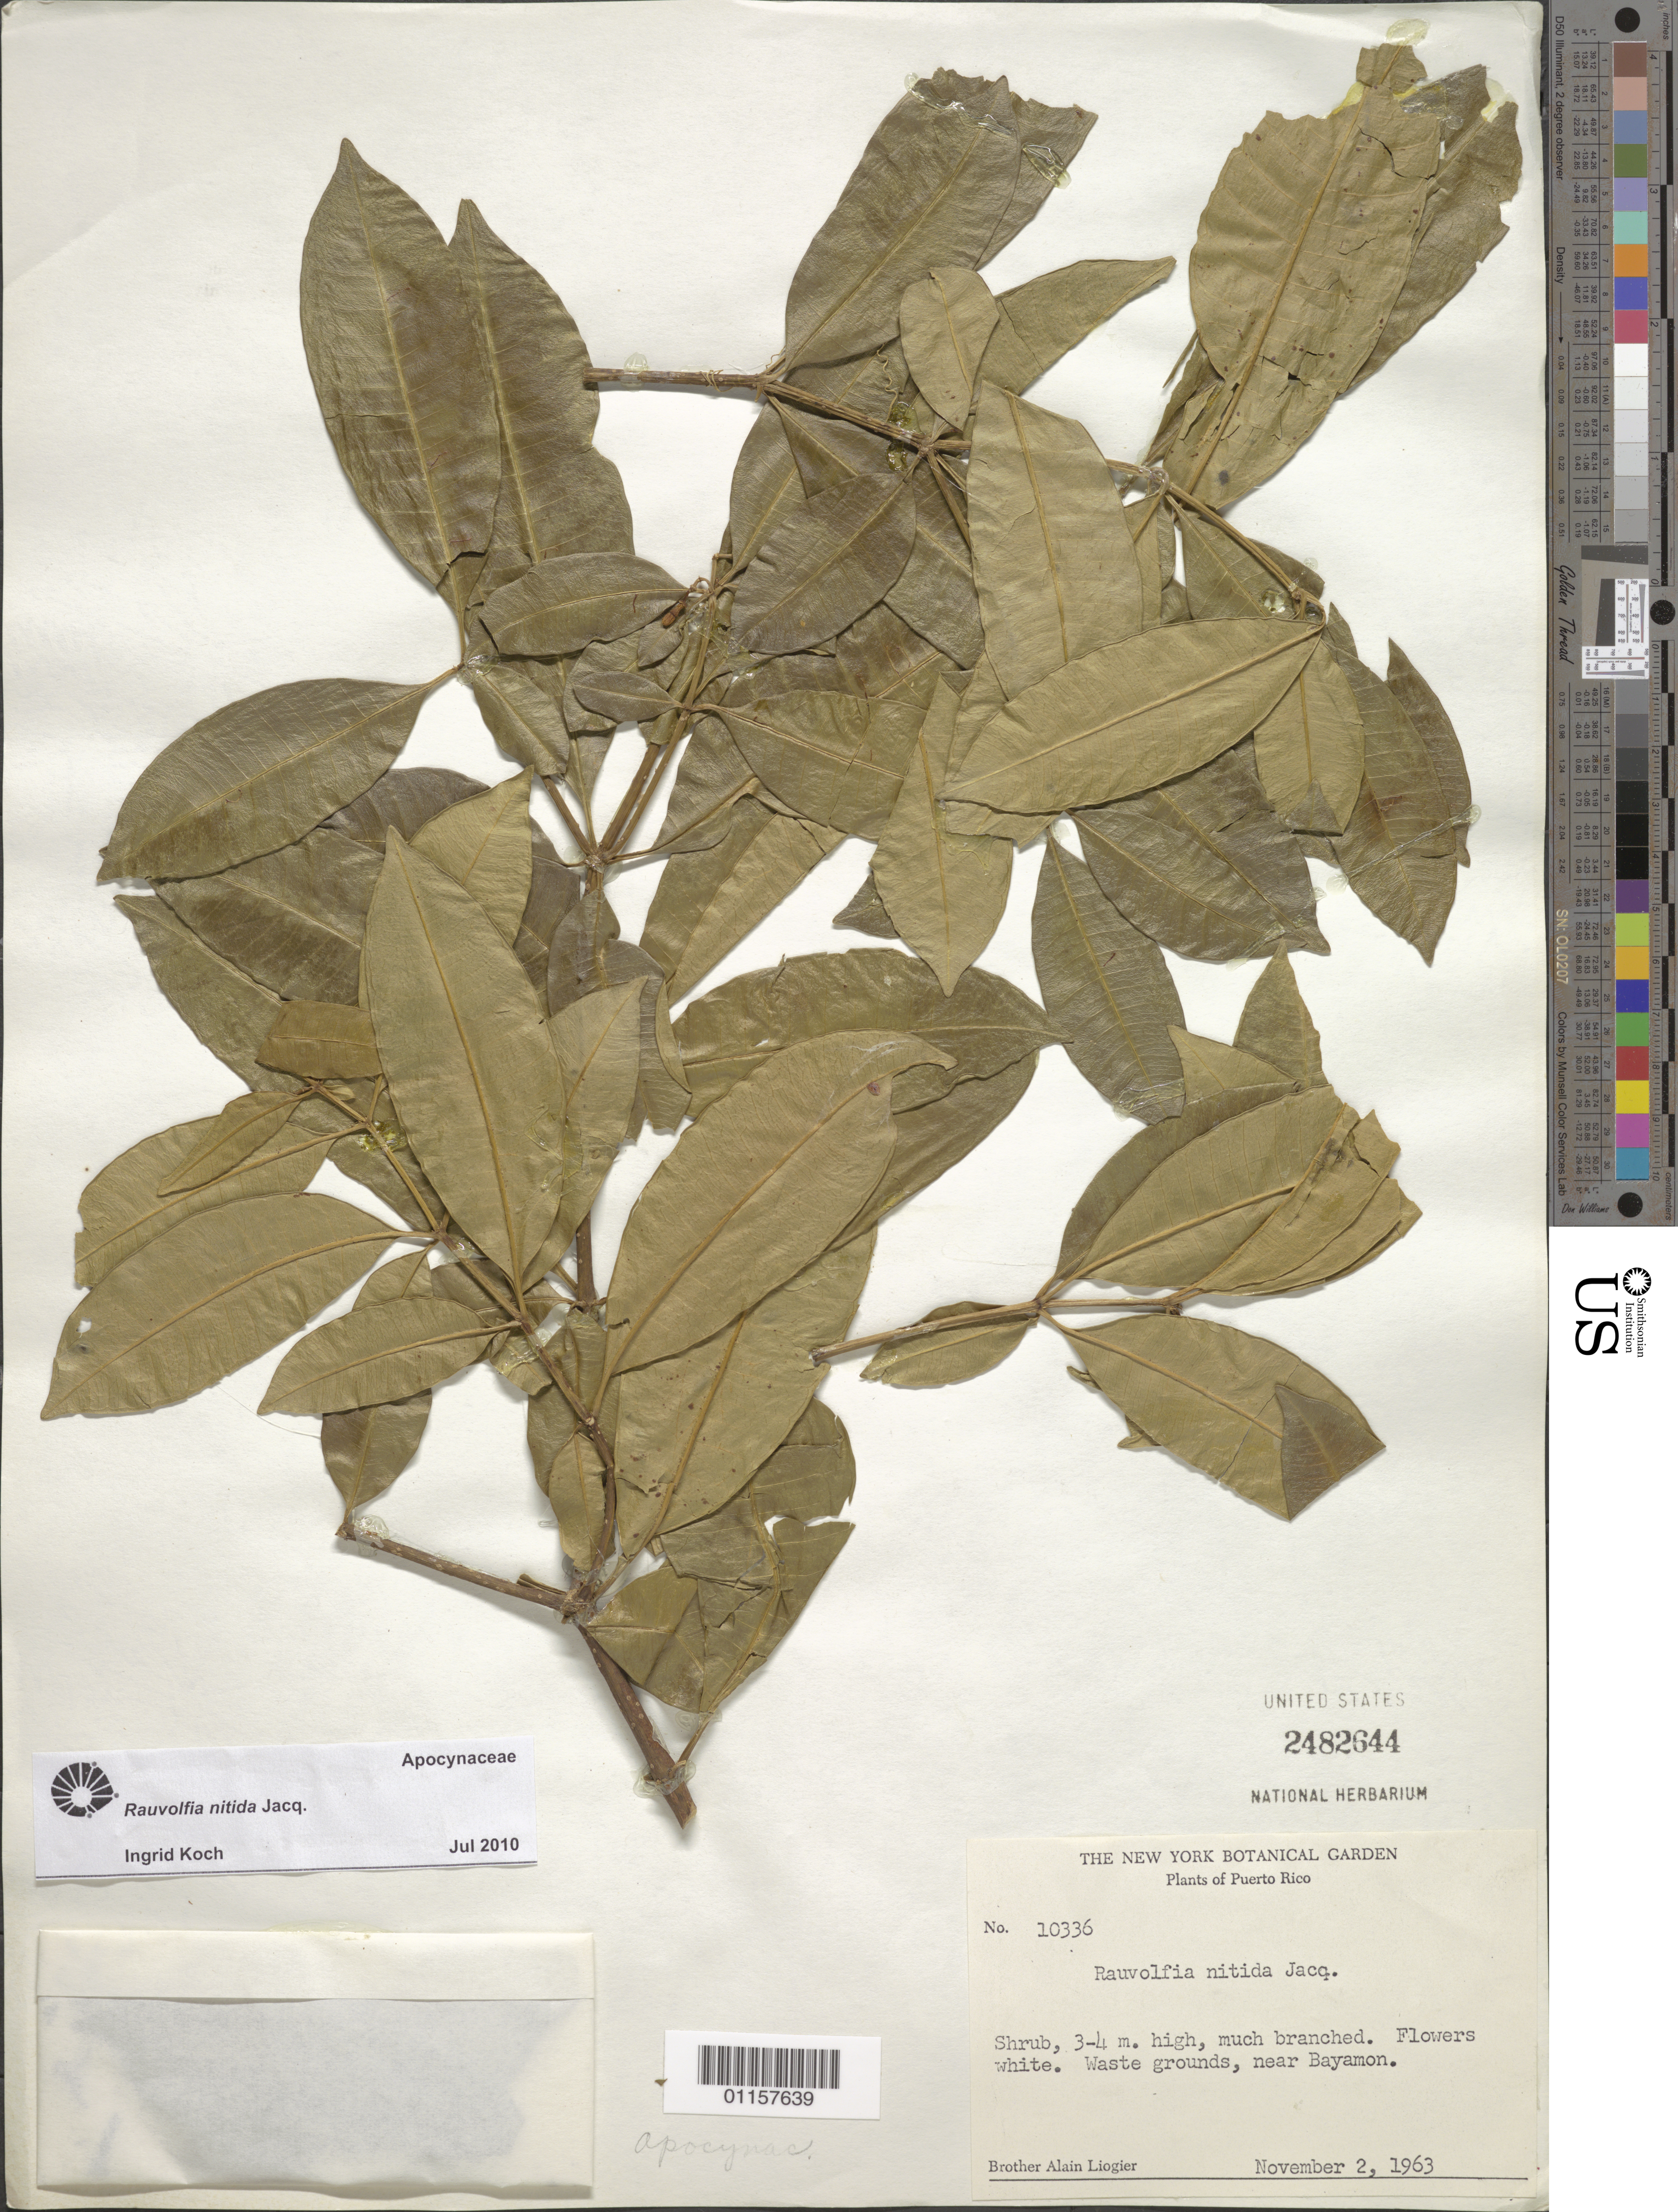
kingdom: Plantae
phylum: Tracheophyta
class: Magnoliopsida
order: Gentianales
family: Apocynaceae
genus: Rauvolfia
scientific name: Rauvolfia nitida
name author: Jacq.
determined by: Koch, I.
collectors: A. H. Liogier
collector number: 10336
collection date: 1963-11-02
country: Puerto Rico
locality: Bayamon, near.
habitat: Waste ground.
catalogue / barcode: US 2482644